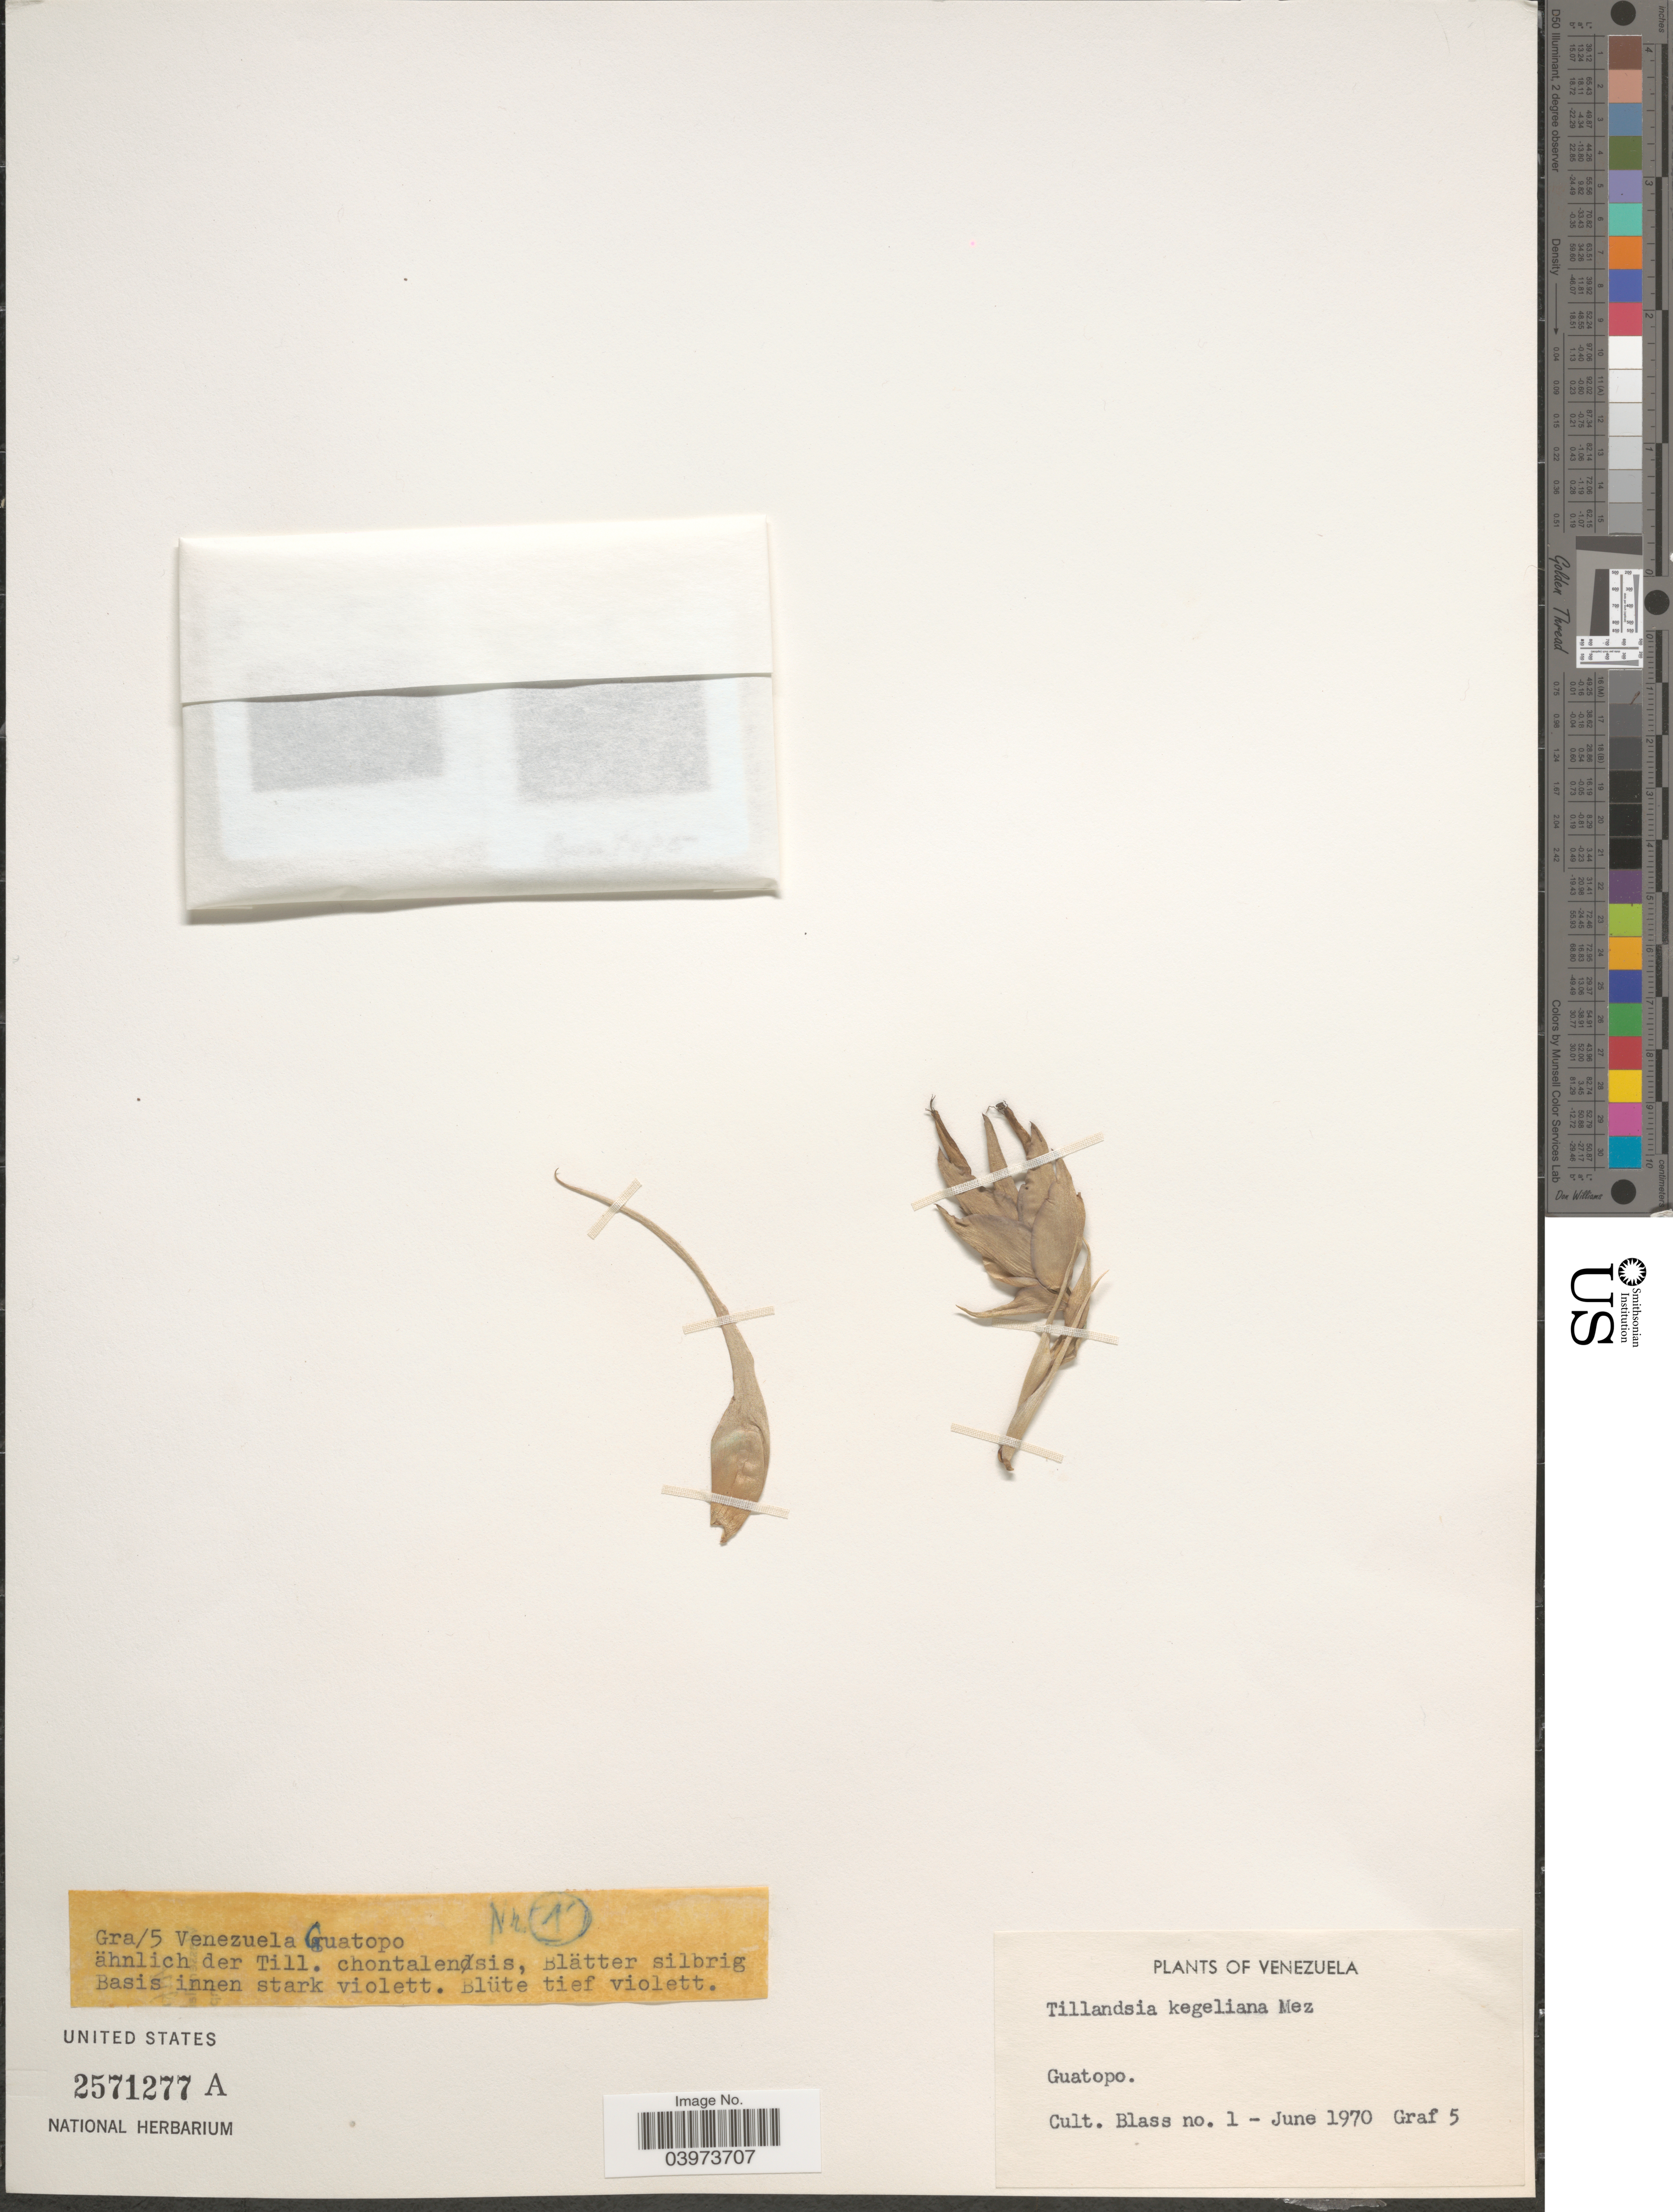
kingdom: Plantae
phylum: Tracheophyta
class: Liliopsida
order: Poales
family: Bromeliaceae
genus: Tillandsia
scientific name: Tillandsia kegeliana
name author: Mez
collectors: Blass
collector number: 1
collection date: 1970-06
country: Venezuela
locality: Guatopo. Graf 5 [unsure placement].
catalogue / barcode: US 2571277A